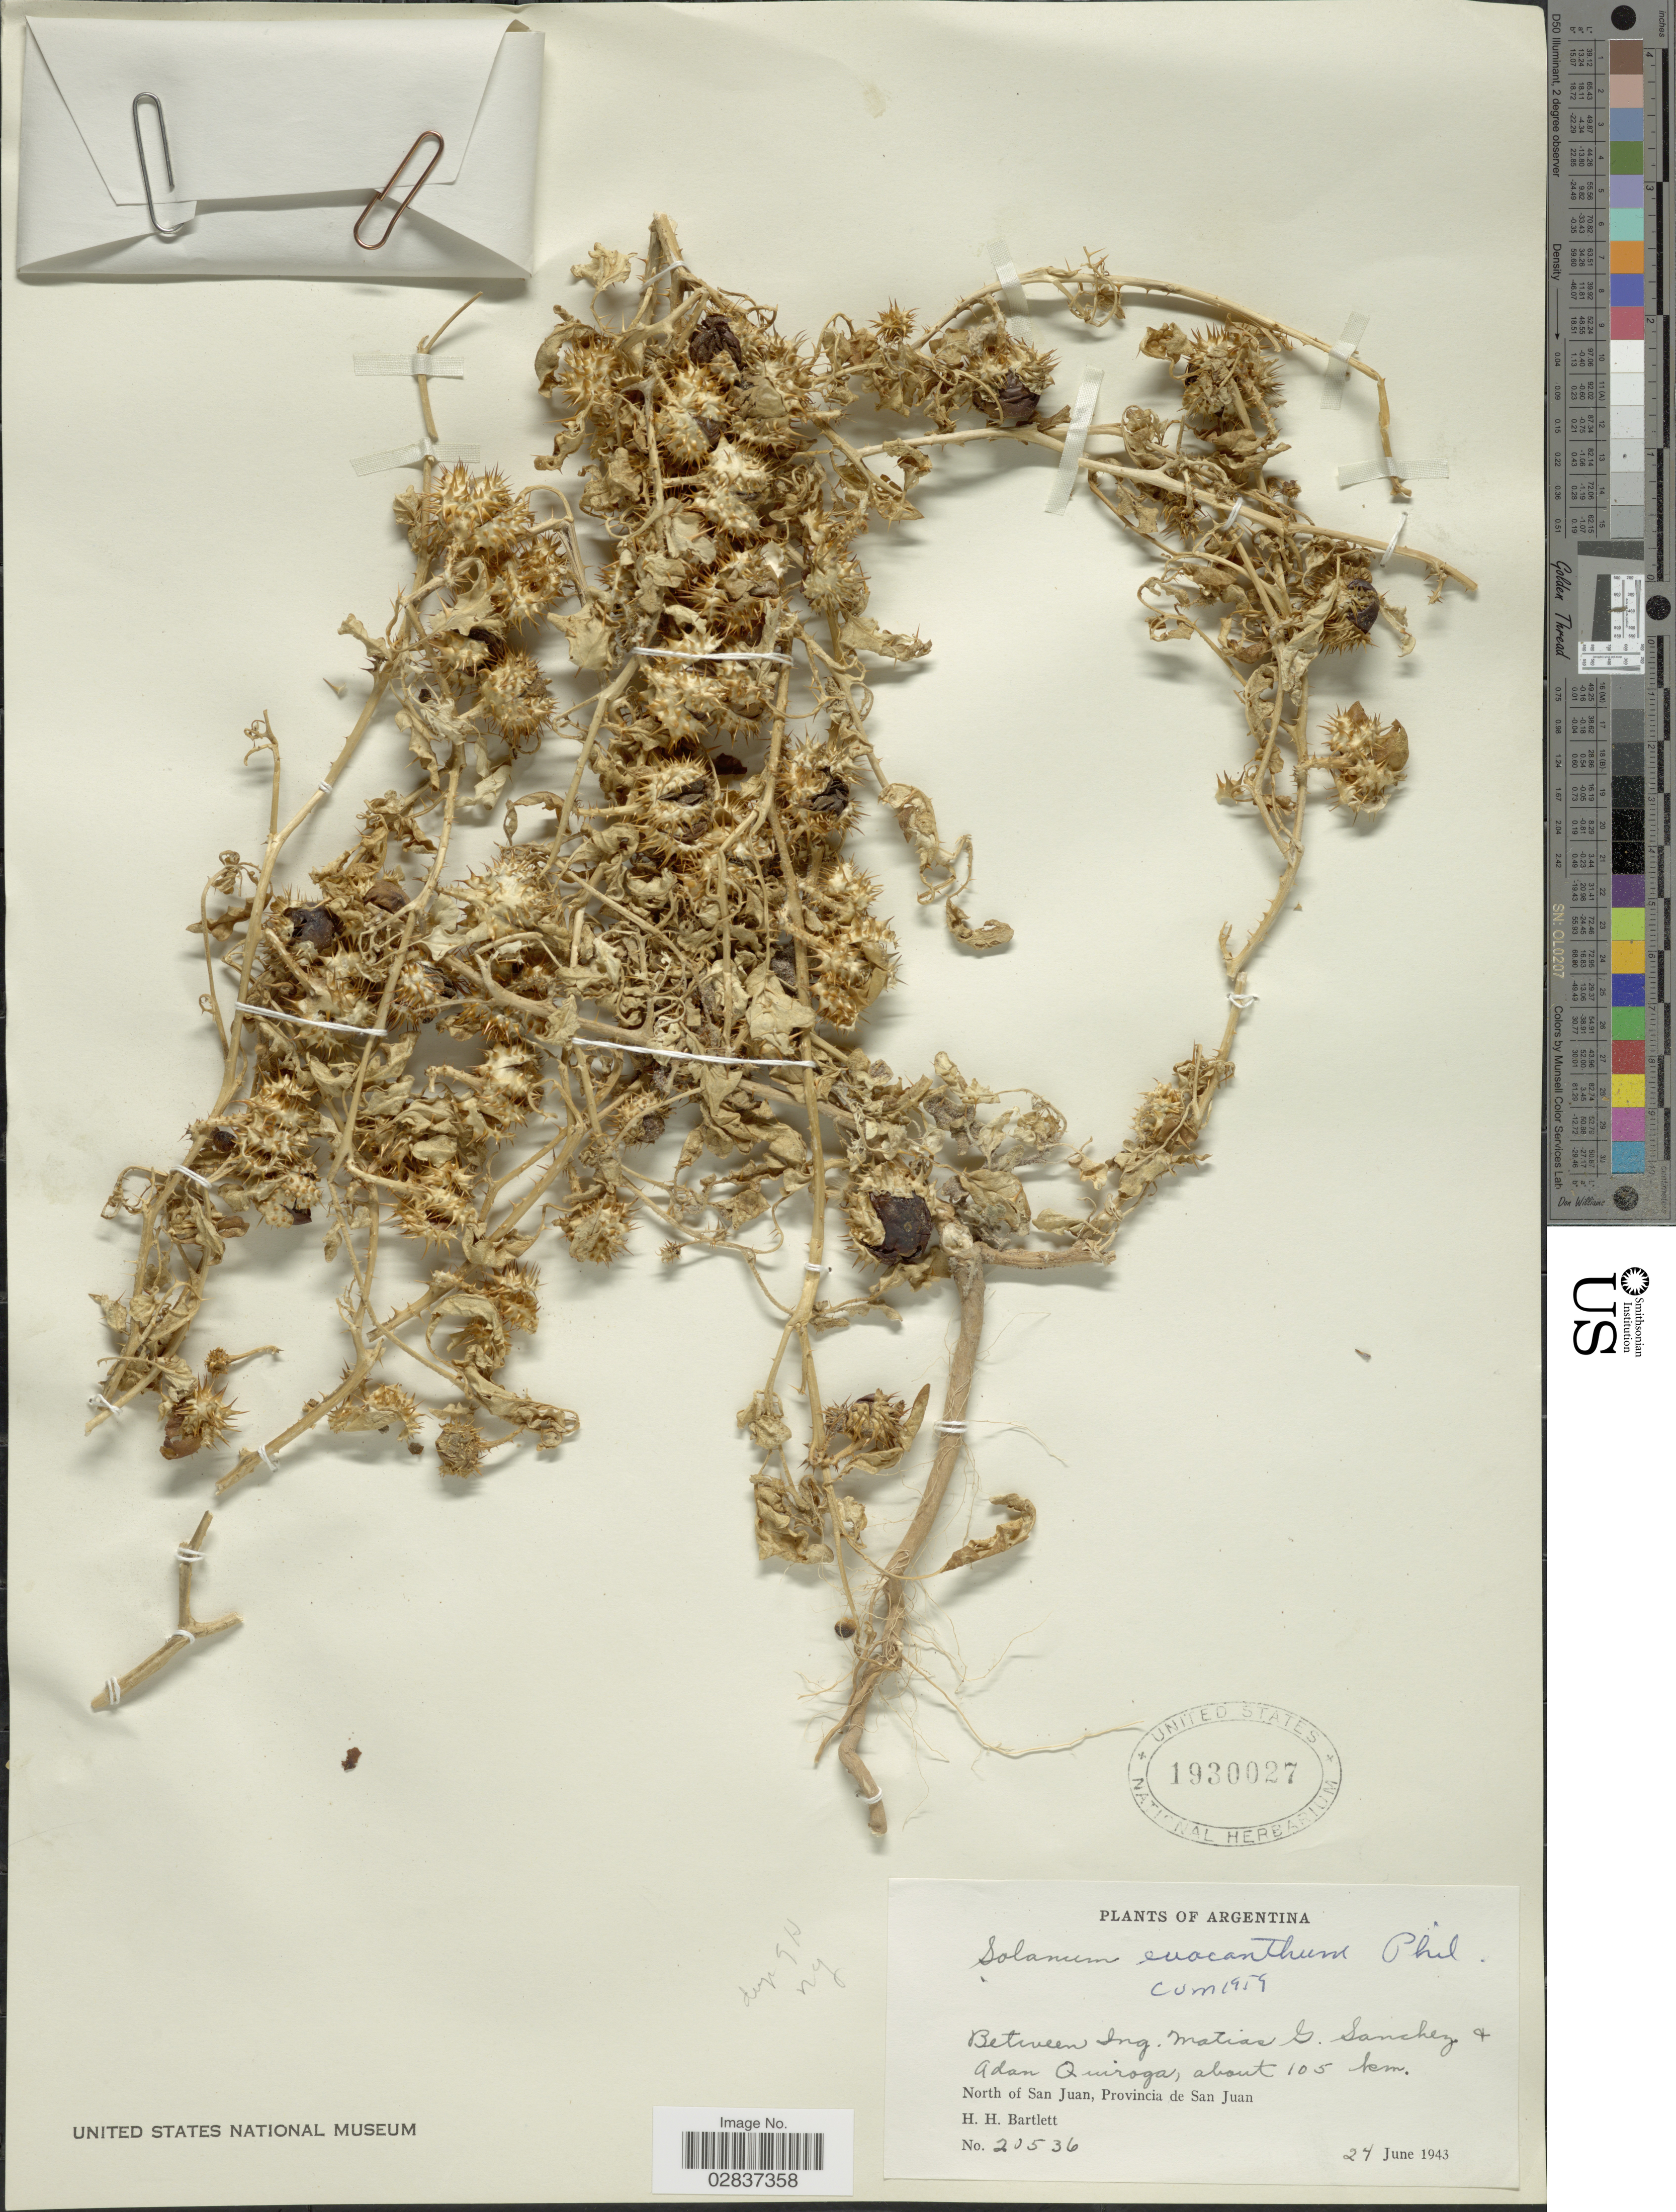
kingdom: Plantae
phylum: Tracheophyta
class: Magnoliopsida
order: Solanales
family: Solanaceae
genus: Solanum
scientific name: Solanum euacanthum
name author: Phil.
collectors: H. H. Bartlett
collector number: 20536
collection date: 1943-06-24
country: Argentina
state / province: San Juan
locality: Between Ing. Matias G. Sanchez & Adam Quiroga, about 105 km., North of San Juan, Provincia de San Juan.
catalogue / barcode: US 1930027